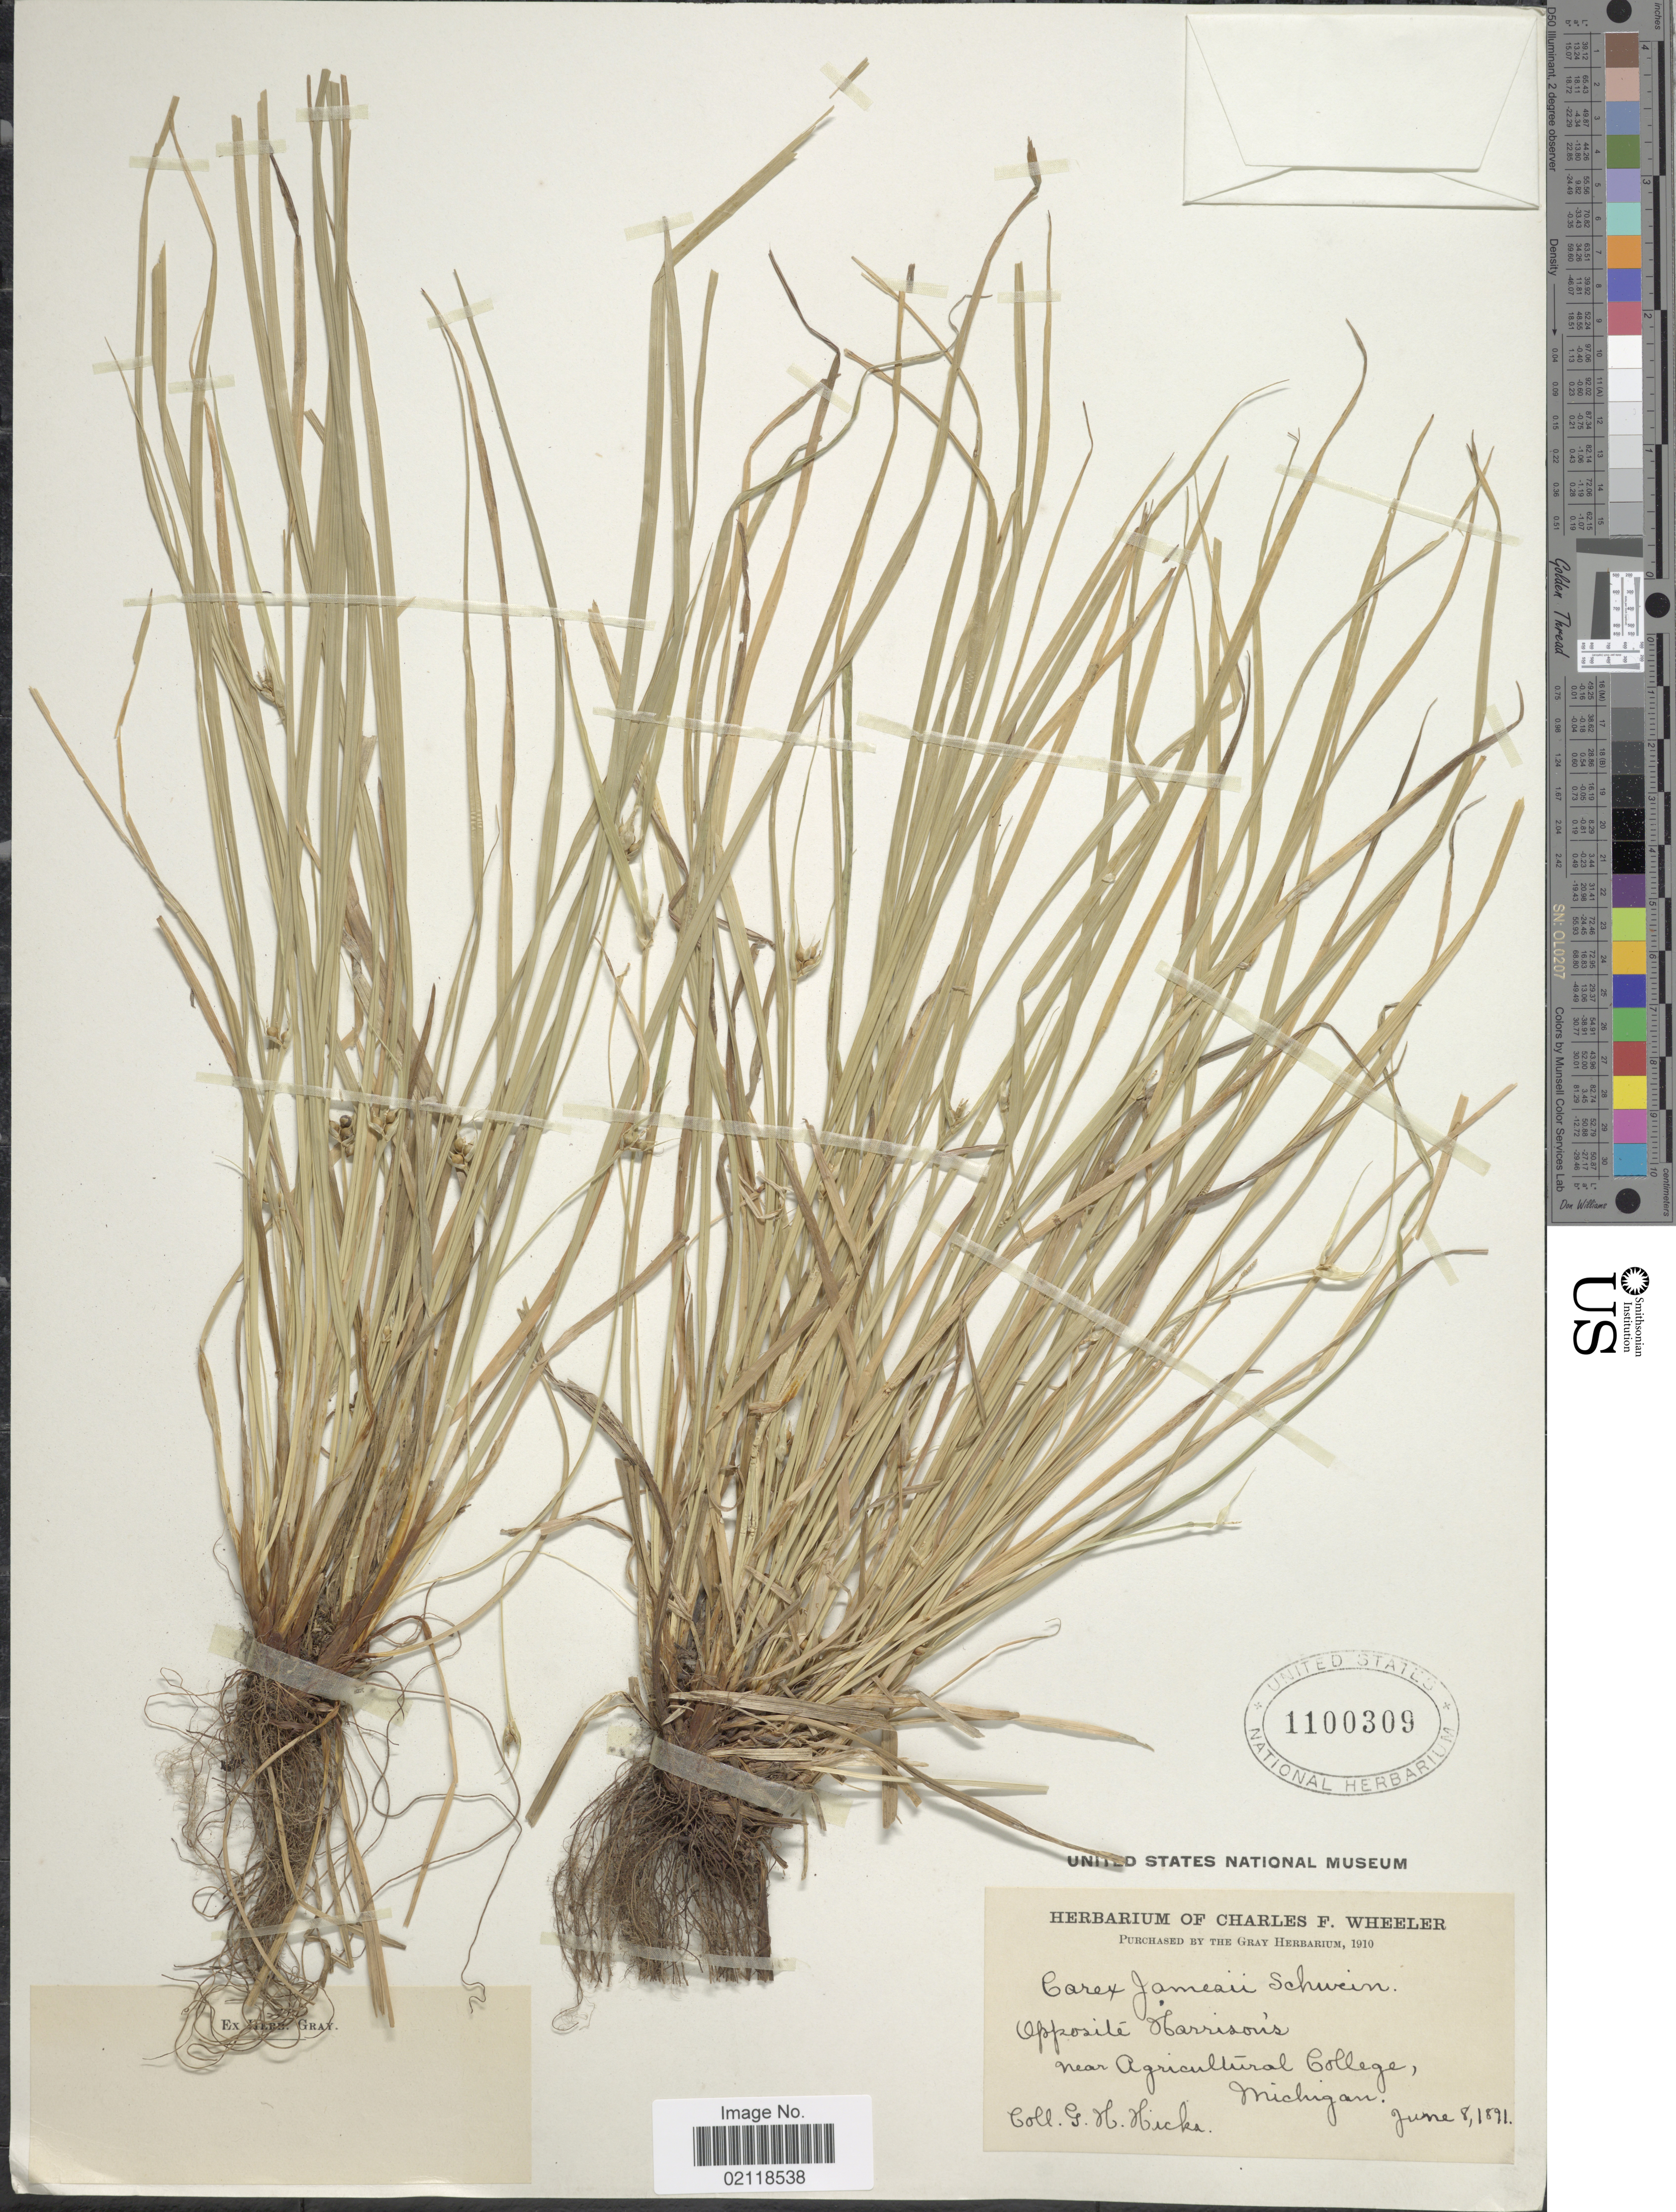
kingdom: Plantae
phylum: Tracheophyta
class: Liliopsida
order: Poales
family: Cyperaceae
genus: Carex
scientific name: Carex jamesii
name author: Schwein.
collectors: G. Hicks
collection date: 1891-06-08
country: United States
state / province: Michigan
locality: Opposite Harrison's, near Agricultural College.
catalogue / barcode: US 1100309